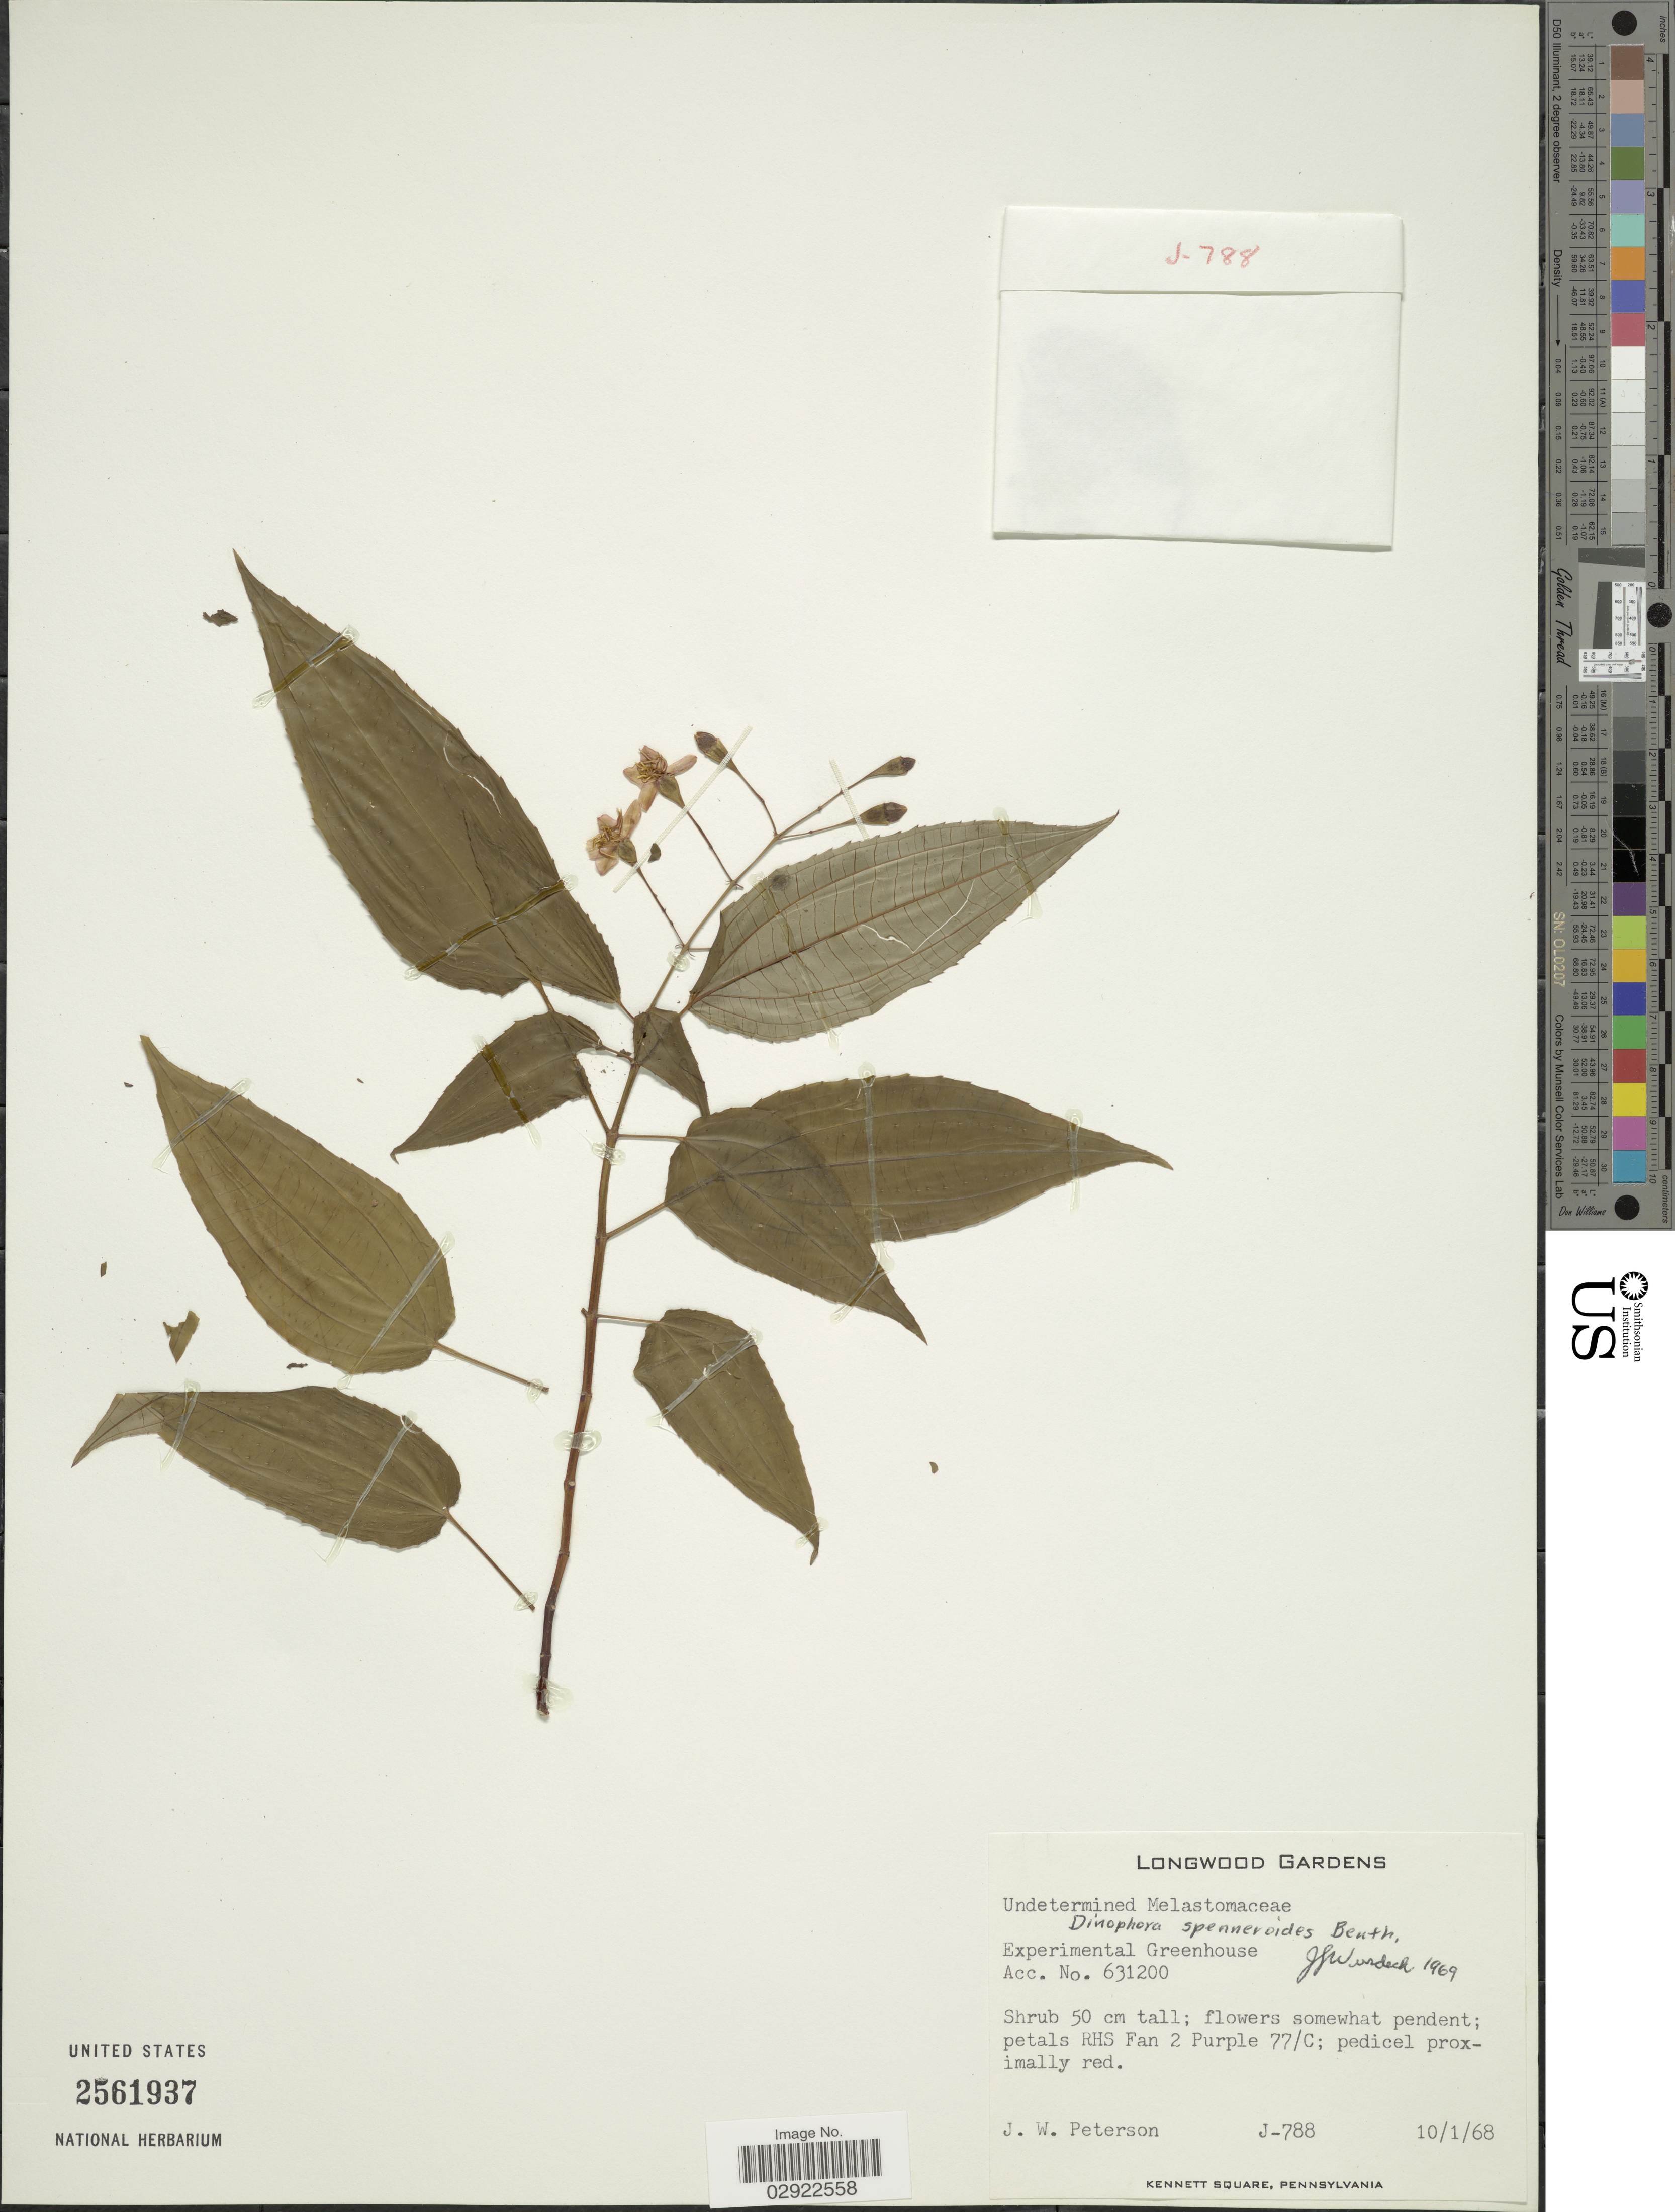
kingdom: Plantae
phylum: Tracheophyta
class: Magnoliopsida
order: Myrtales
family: Melastomataceae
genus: Dinophora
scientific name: Dinophora spenneroides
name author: Benth.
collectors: J.W. Peterson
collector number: J-788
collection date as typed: Transcribed d/m/y: 10/1/68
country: United States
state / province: Pennsylvania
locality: Longwood Gardens. Experimental Greenhouse.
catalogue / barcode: US 2561937